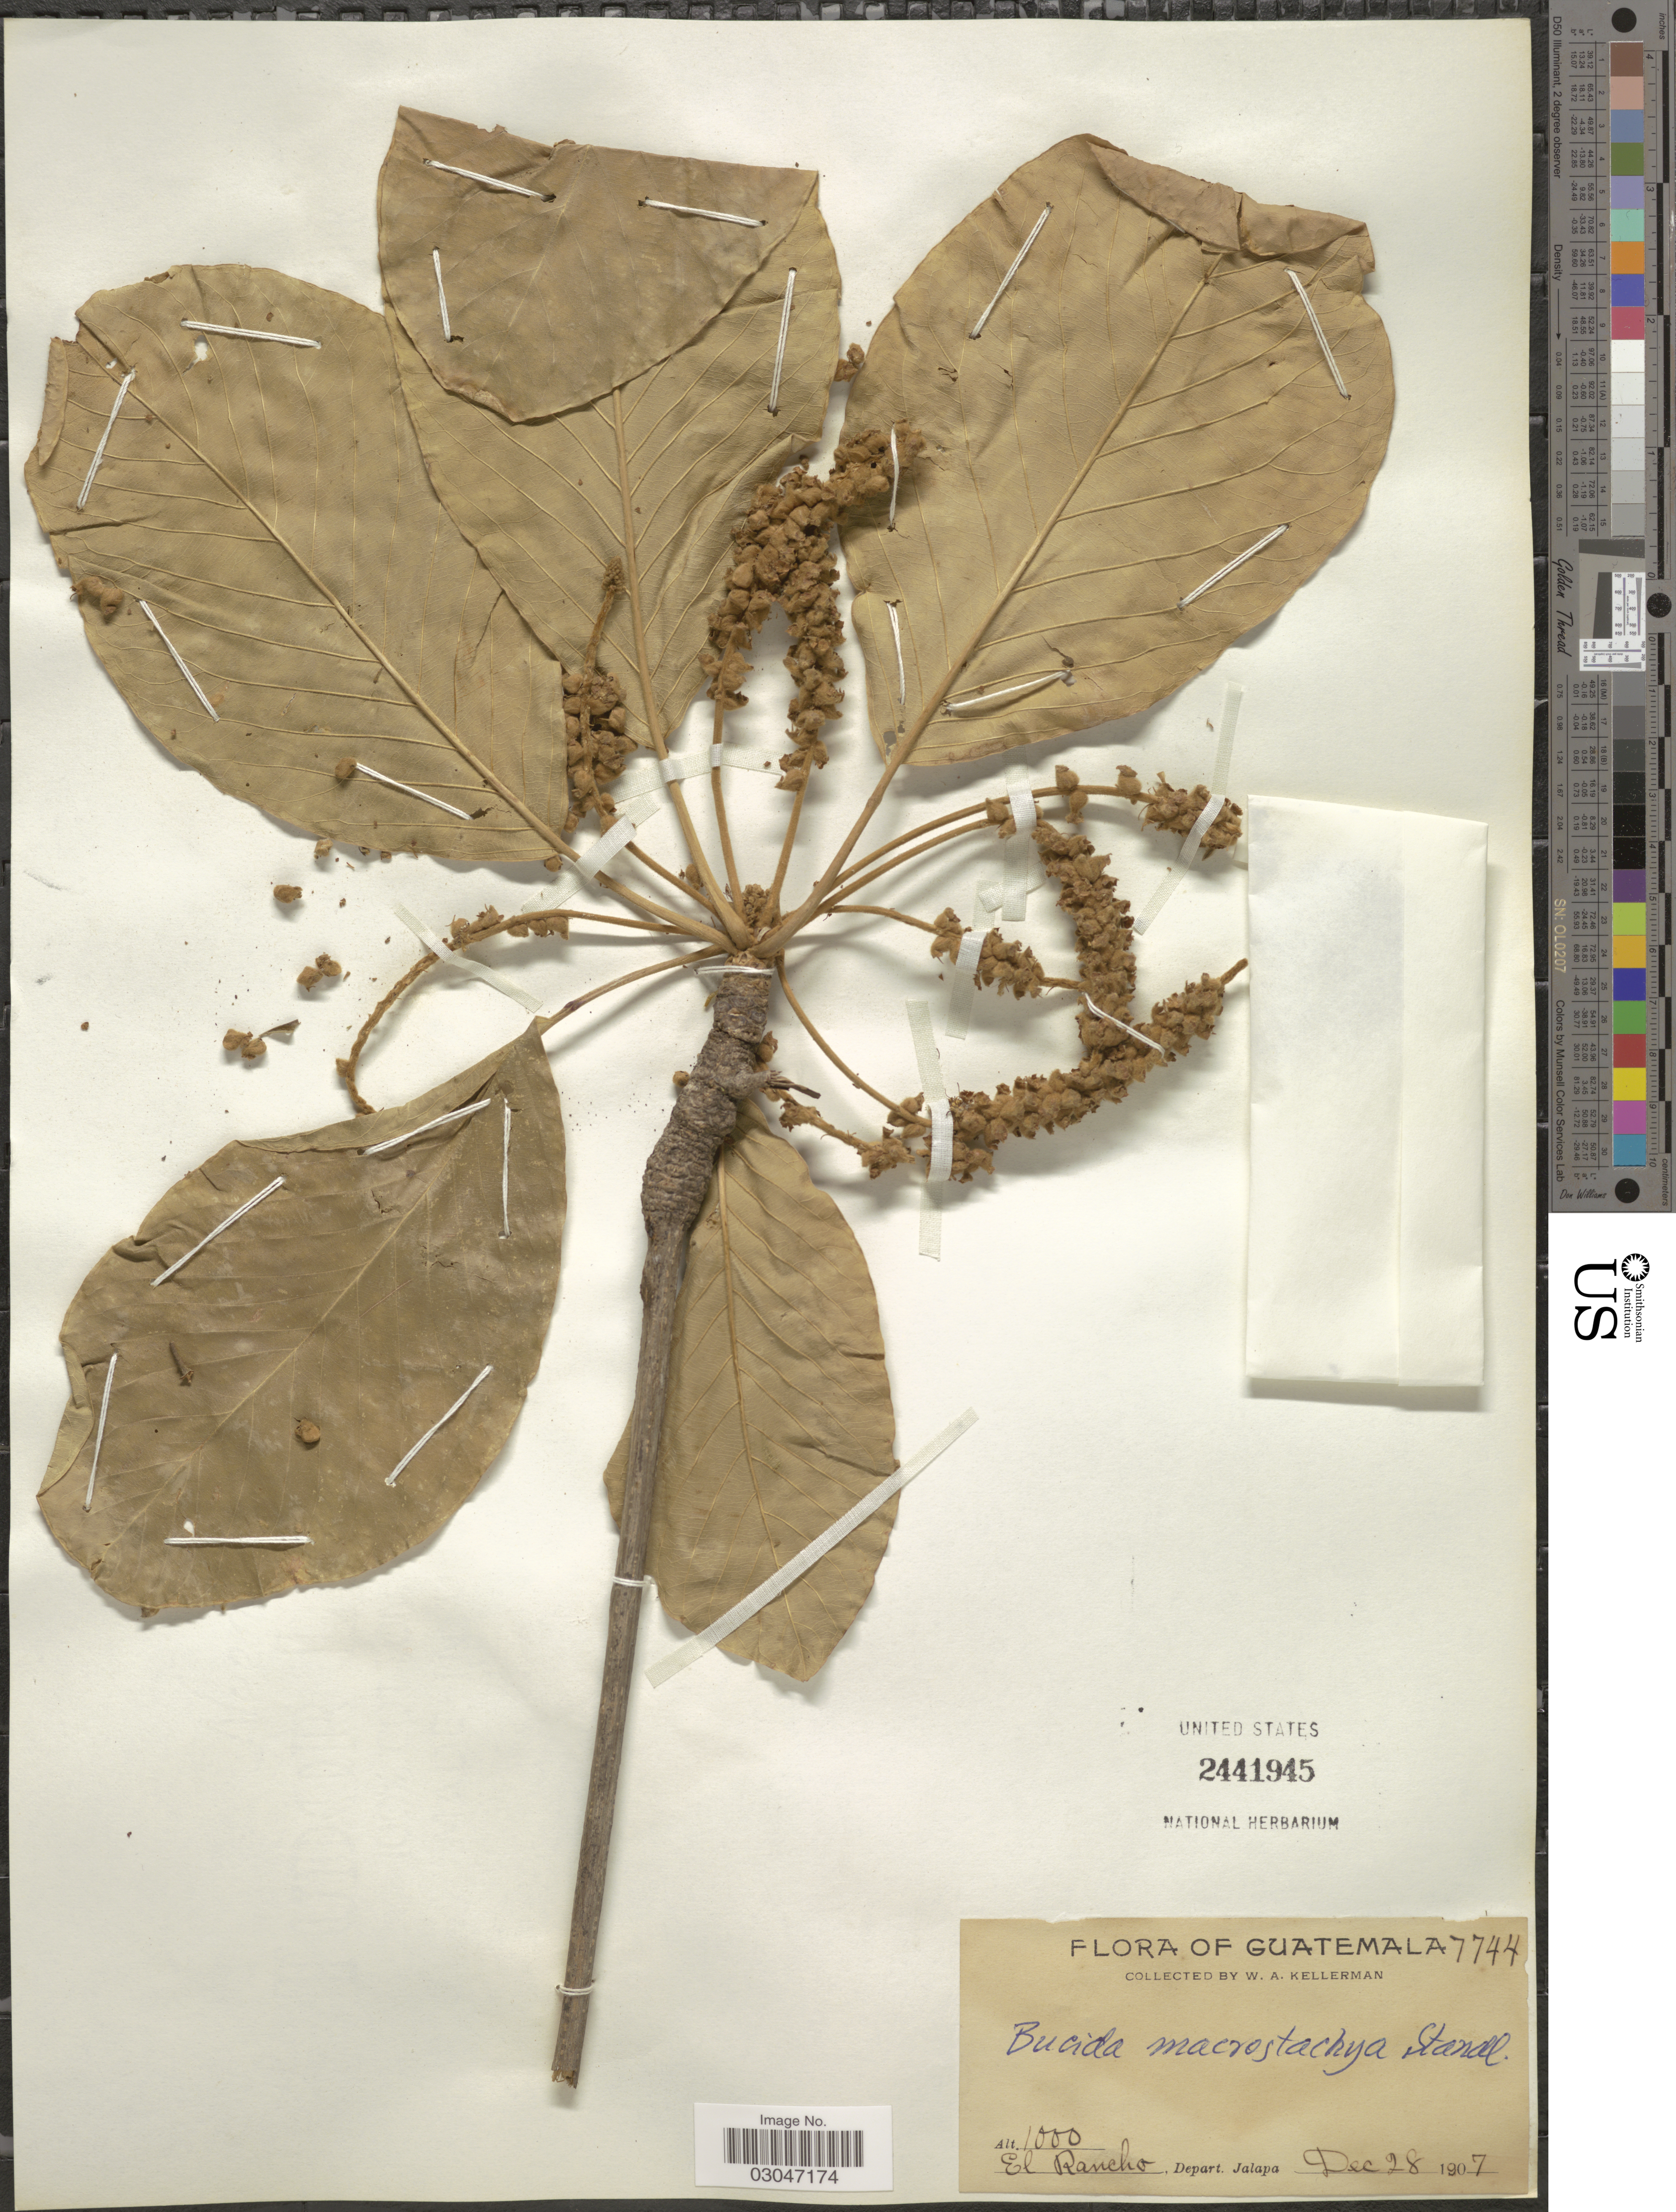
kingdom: Plantae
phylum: Tracheophyta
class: Magnoliopsida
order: Myrtales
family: Combretaceae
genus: Terminalia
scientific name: Terminalia macrostachya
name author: (Standl.) Alwan & Stace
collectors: W. Kellerman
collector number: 7744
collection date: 1907-12-28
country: Guatemala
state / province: Jalapa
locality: El Rancho, Depart. Jalapa.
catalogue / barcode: US 2441945